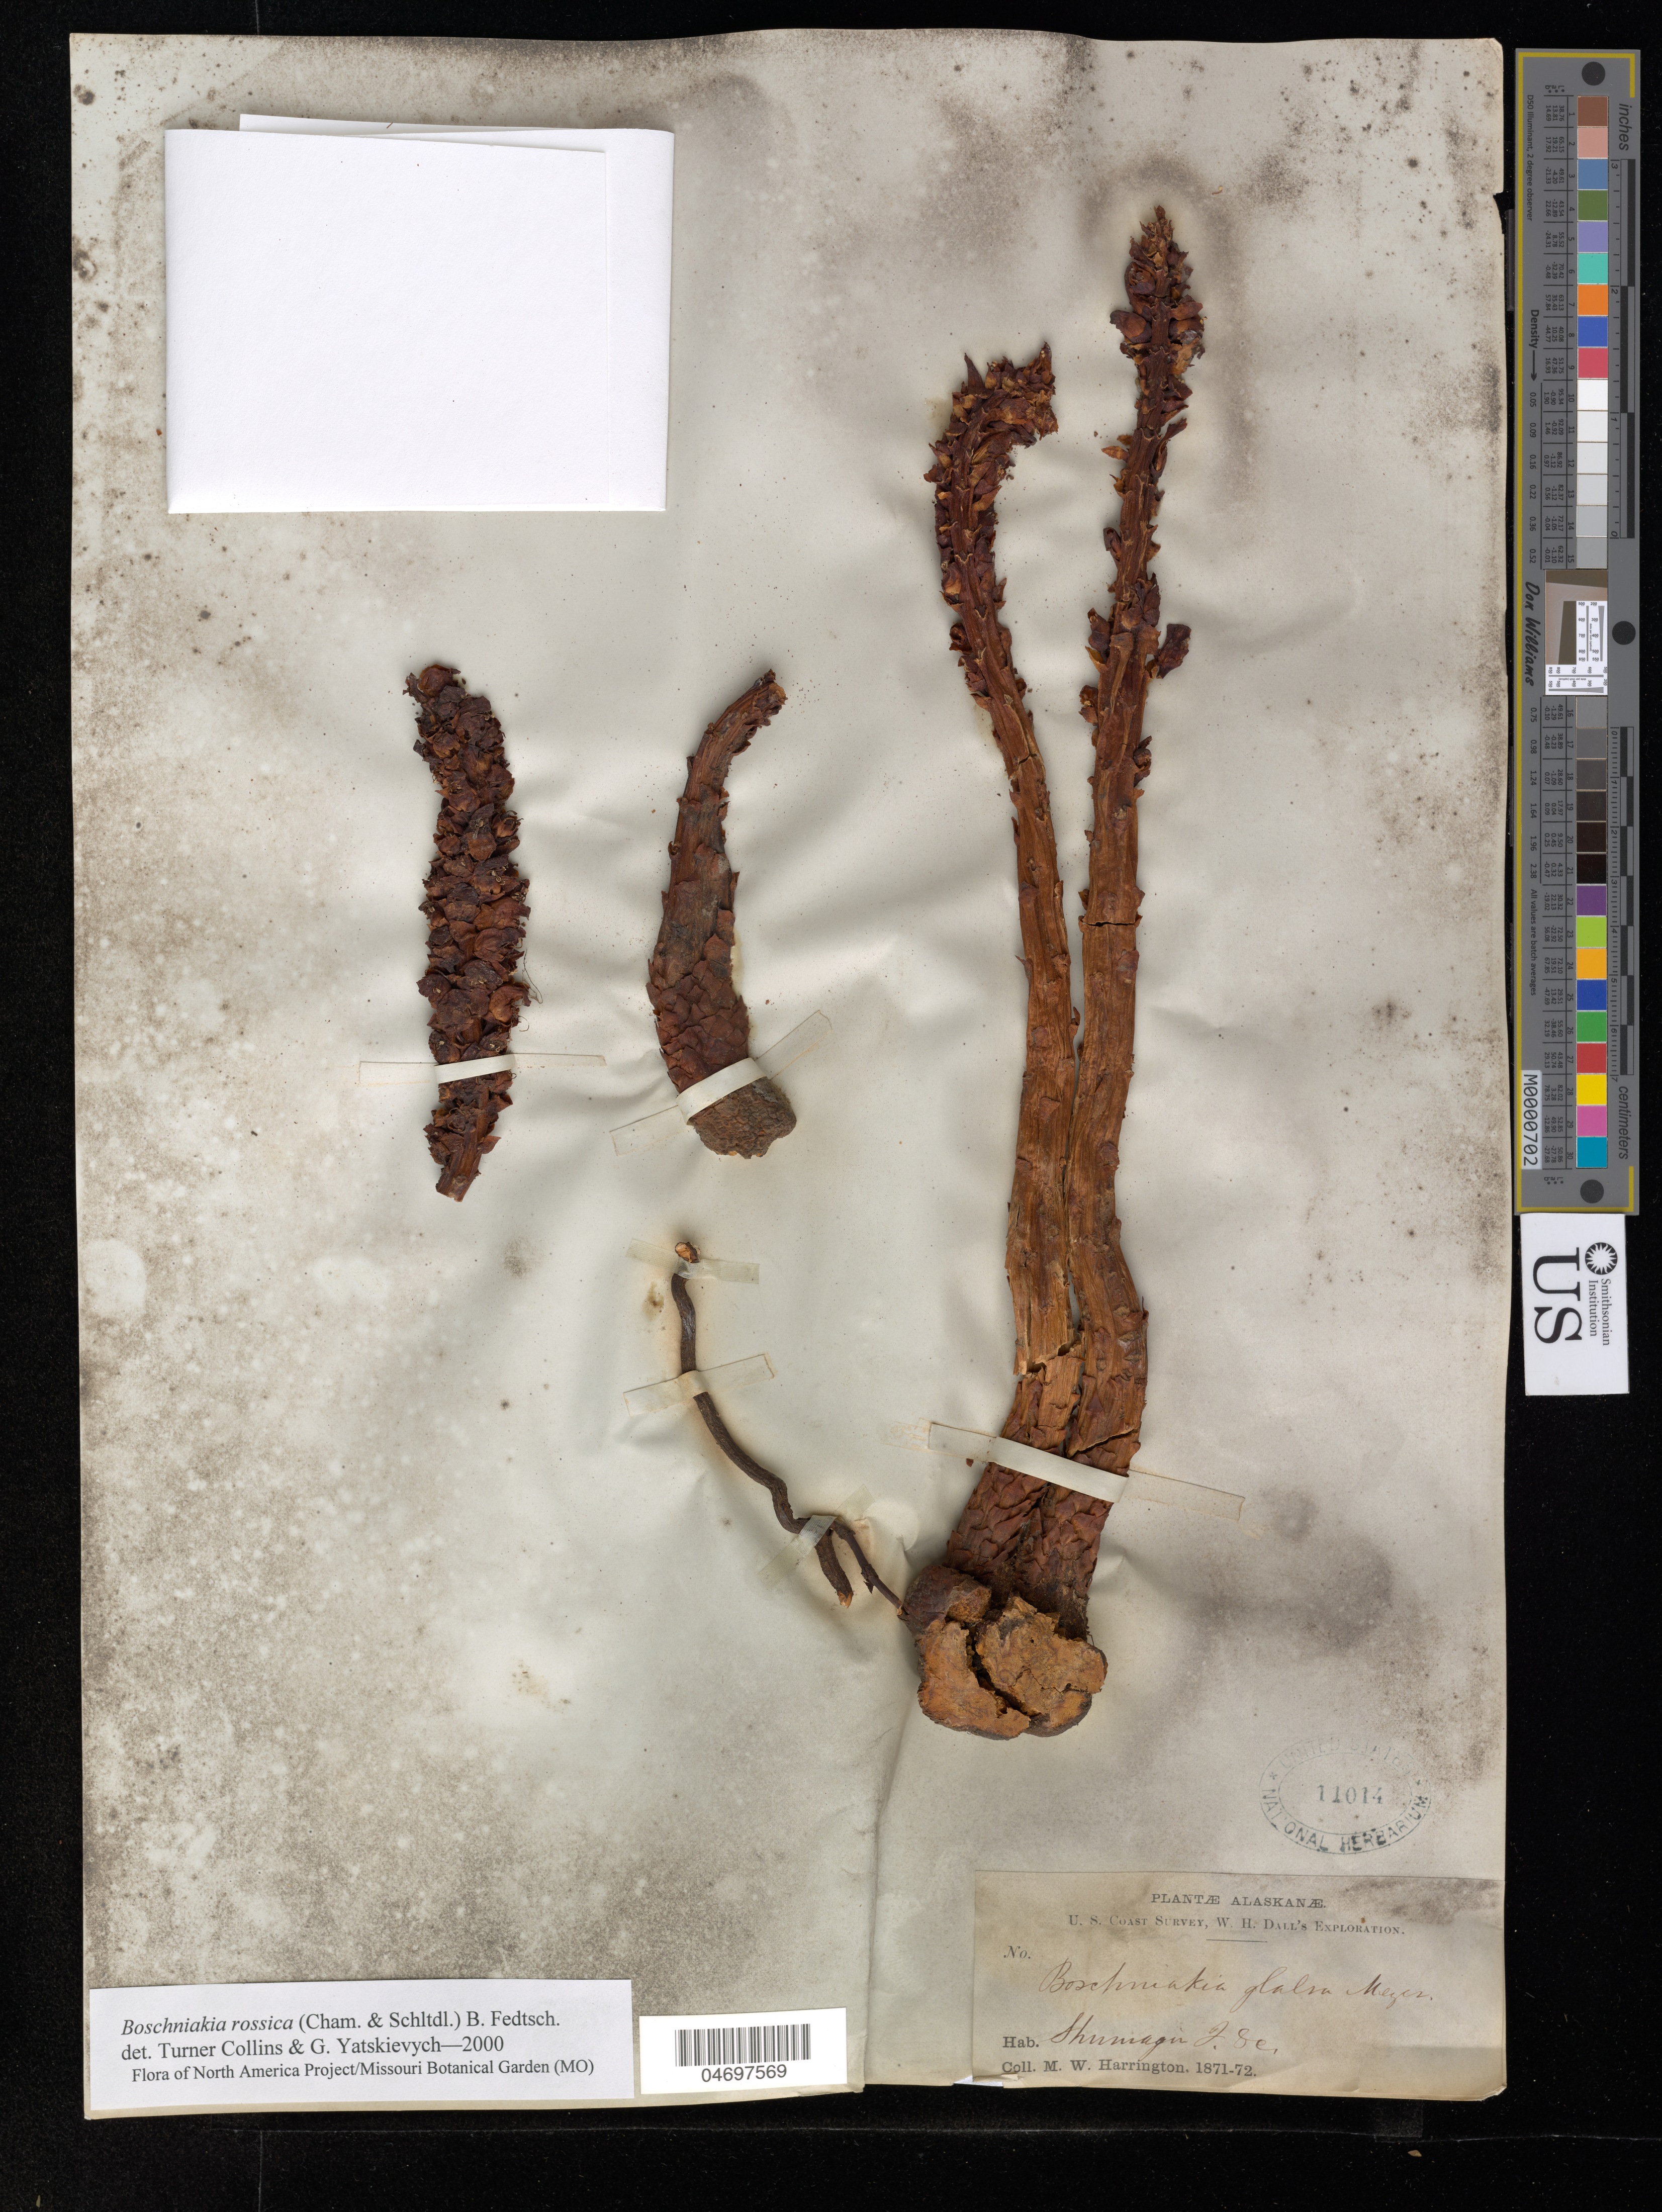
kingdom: Plantae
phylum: Tracheophyta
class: Magnoliopsida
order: Lamiales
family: Orobanchaceae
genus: Boschniakia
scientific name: Boschniakia rossica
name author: (Cham. & Schltdl.) B. Fedtsch.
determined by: Collins, L. T.; Yatskievych, G. A.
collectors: M. W. Harrington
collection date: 1871/1872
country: United States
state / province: Alaska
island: Shumagin Islands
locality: Shumagin Islands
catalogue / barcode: US 11014